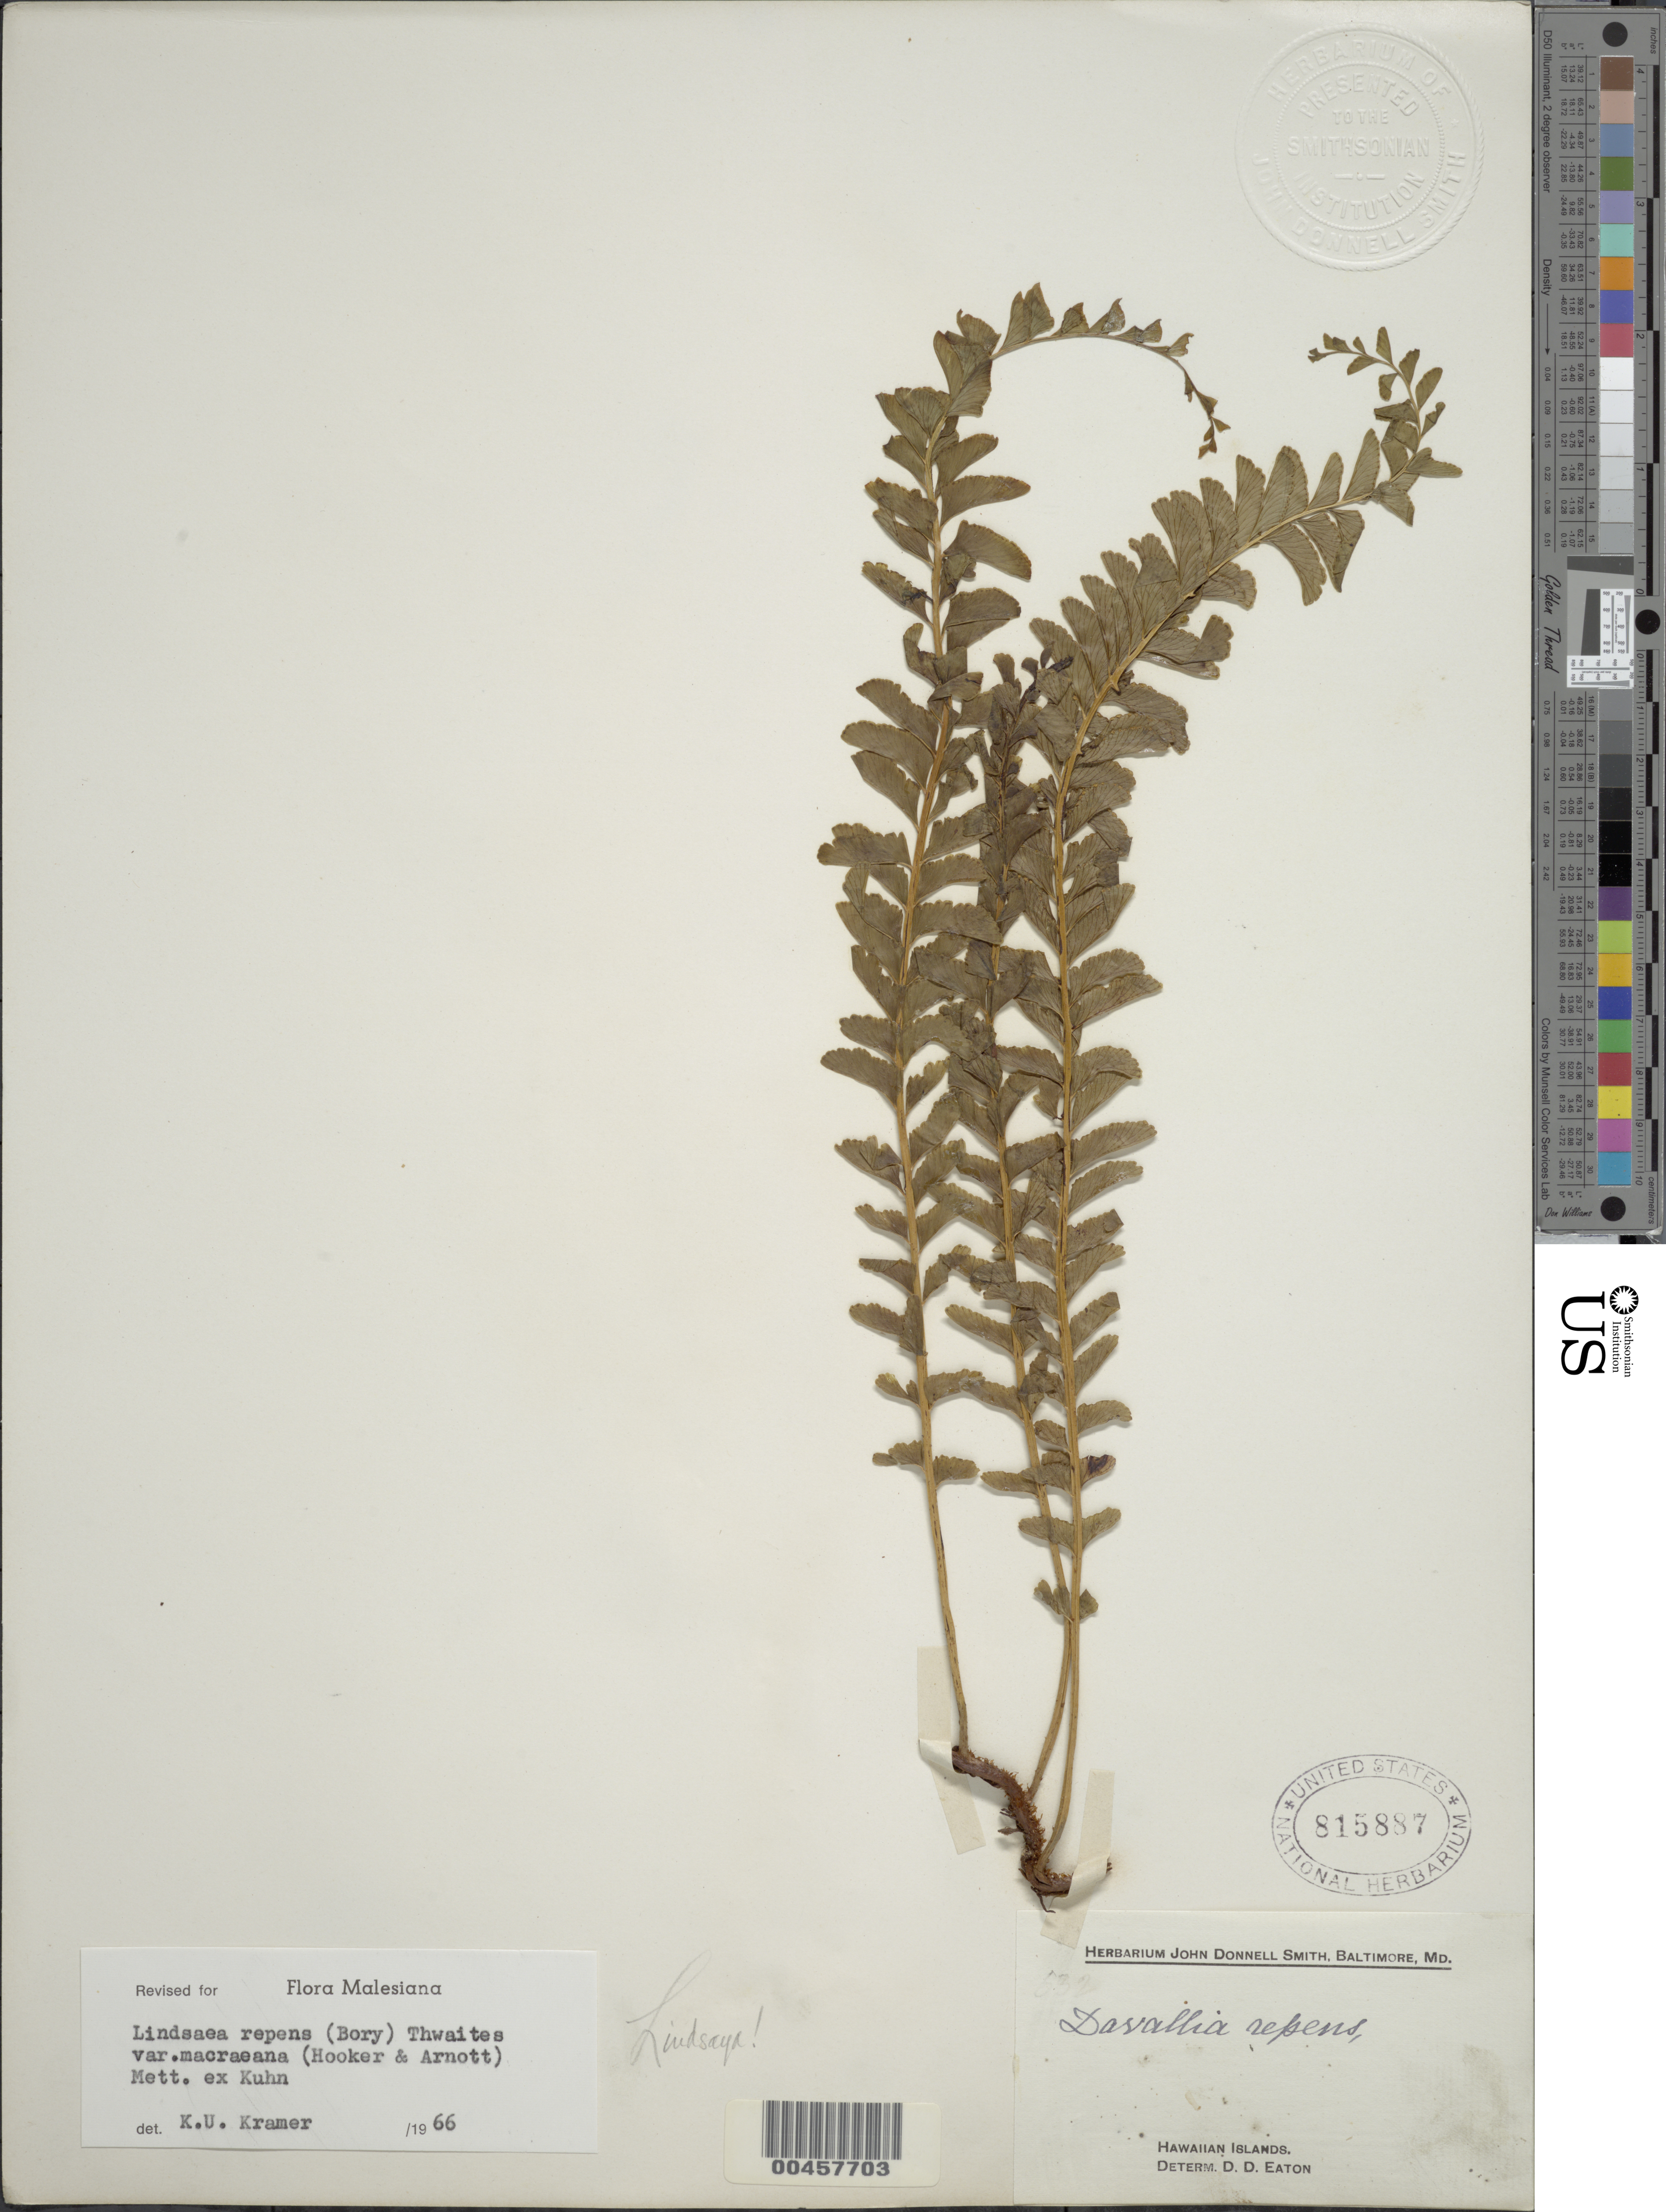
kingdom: Plantae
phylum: Tracheophyta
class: Polypodiopsida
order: Polypodiales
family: Lindsaeaceae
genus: Lindsaea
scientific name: Lindsaea repens var. macraeana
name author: (Hook. & Arn.) Mett. ex Kuhn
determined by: Kramer, K. U.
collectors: J. Donnell Smith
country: United States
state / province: Hawaii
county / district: Hawaii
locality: Hawaiian Islands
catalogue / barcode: US 815887